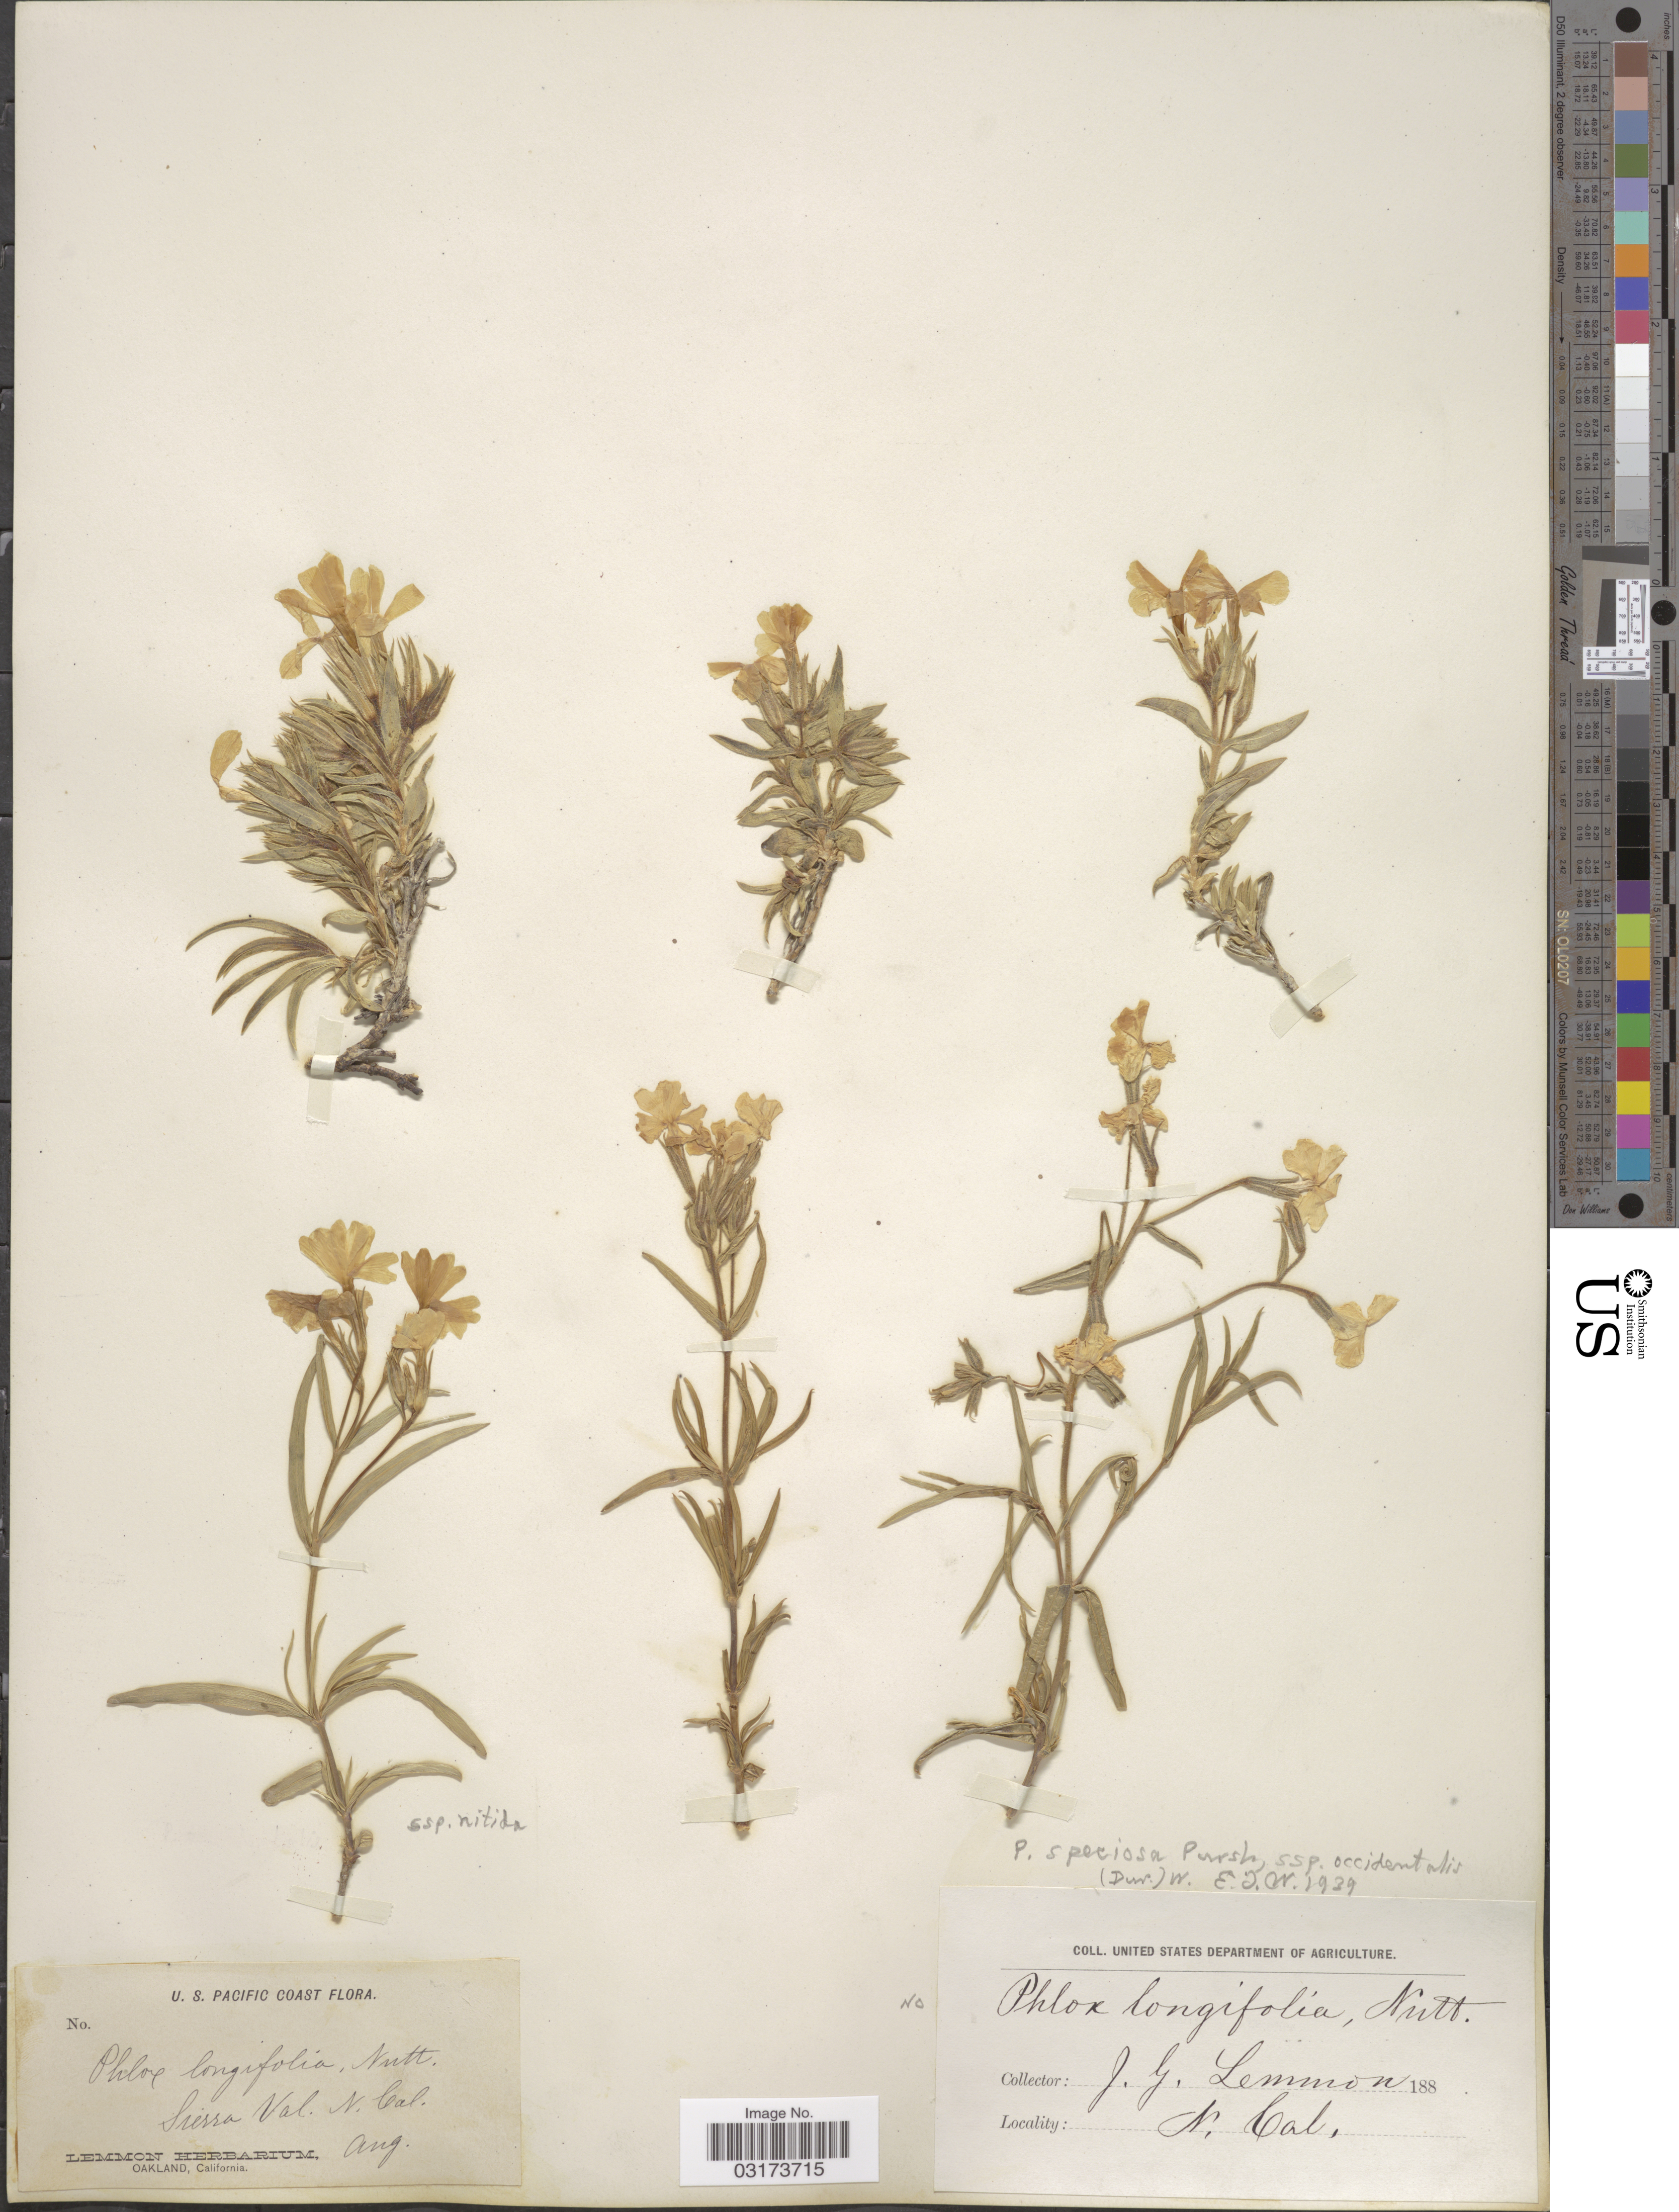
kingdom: Plantae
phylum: Tracheophyta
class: Magnoliopsida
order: Ericales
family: Polemoniaceae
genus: Phlox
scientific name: Phlox speciosa subsp. occidentalis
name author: (Durand ex Torr.) Wherry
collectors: J. Lemmon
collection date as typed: Aug. 188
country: United States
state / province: California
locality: Sierra Val. N. Cal.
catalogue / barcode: US 103201